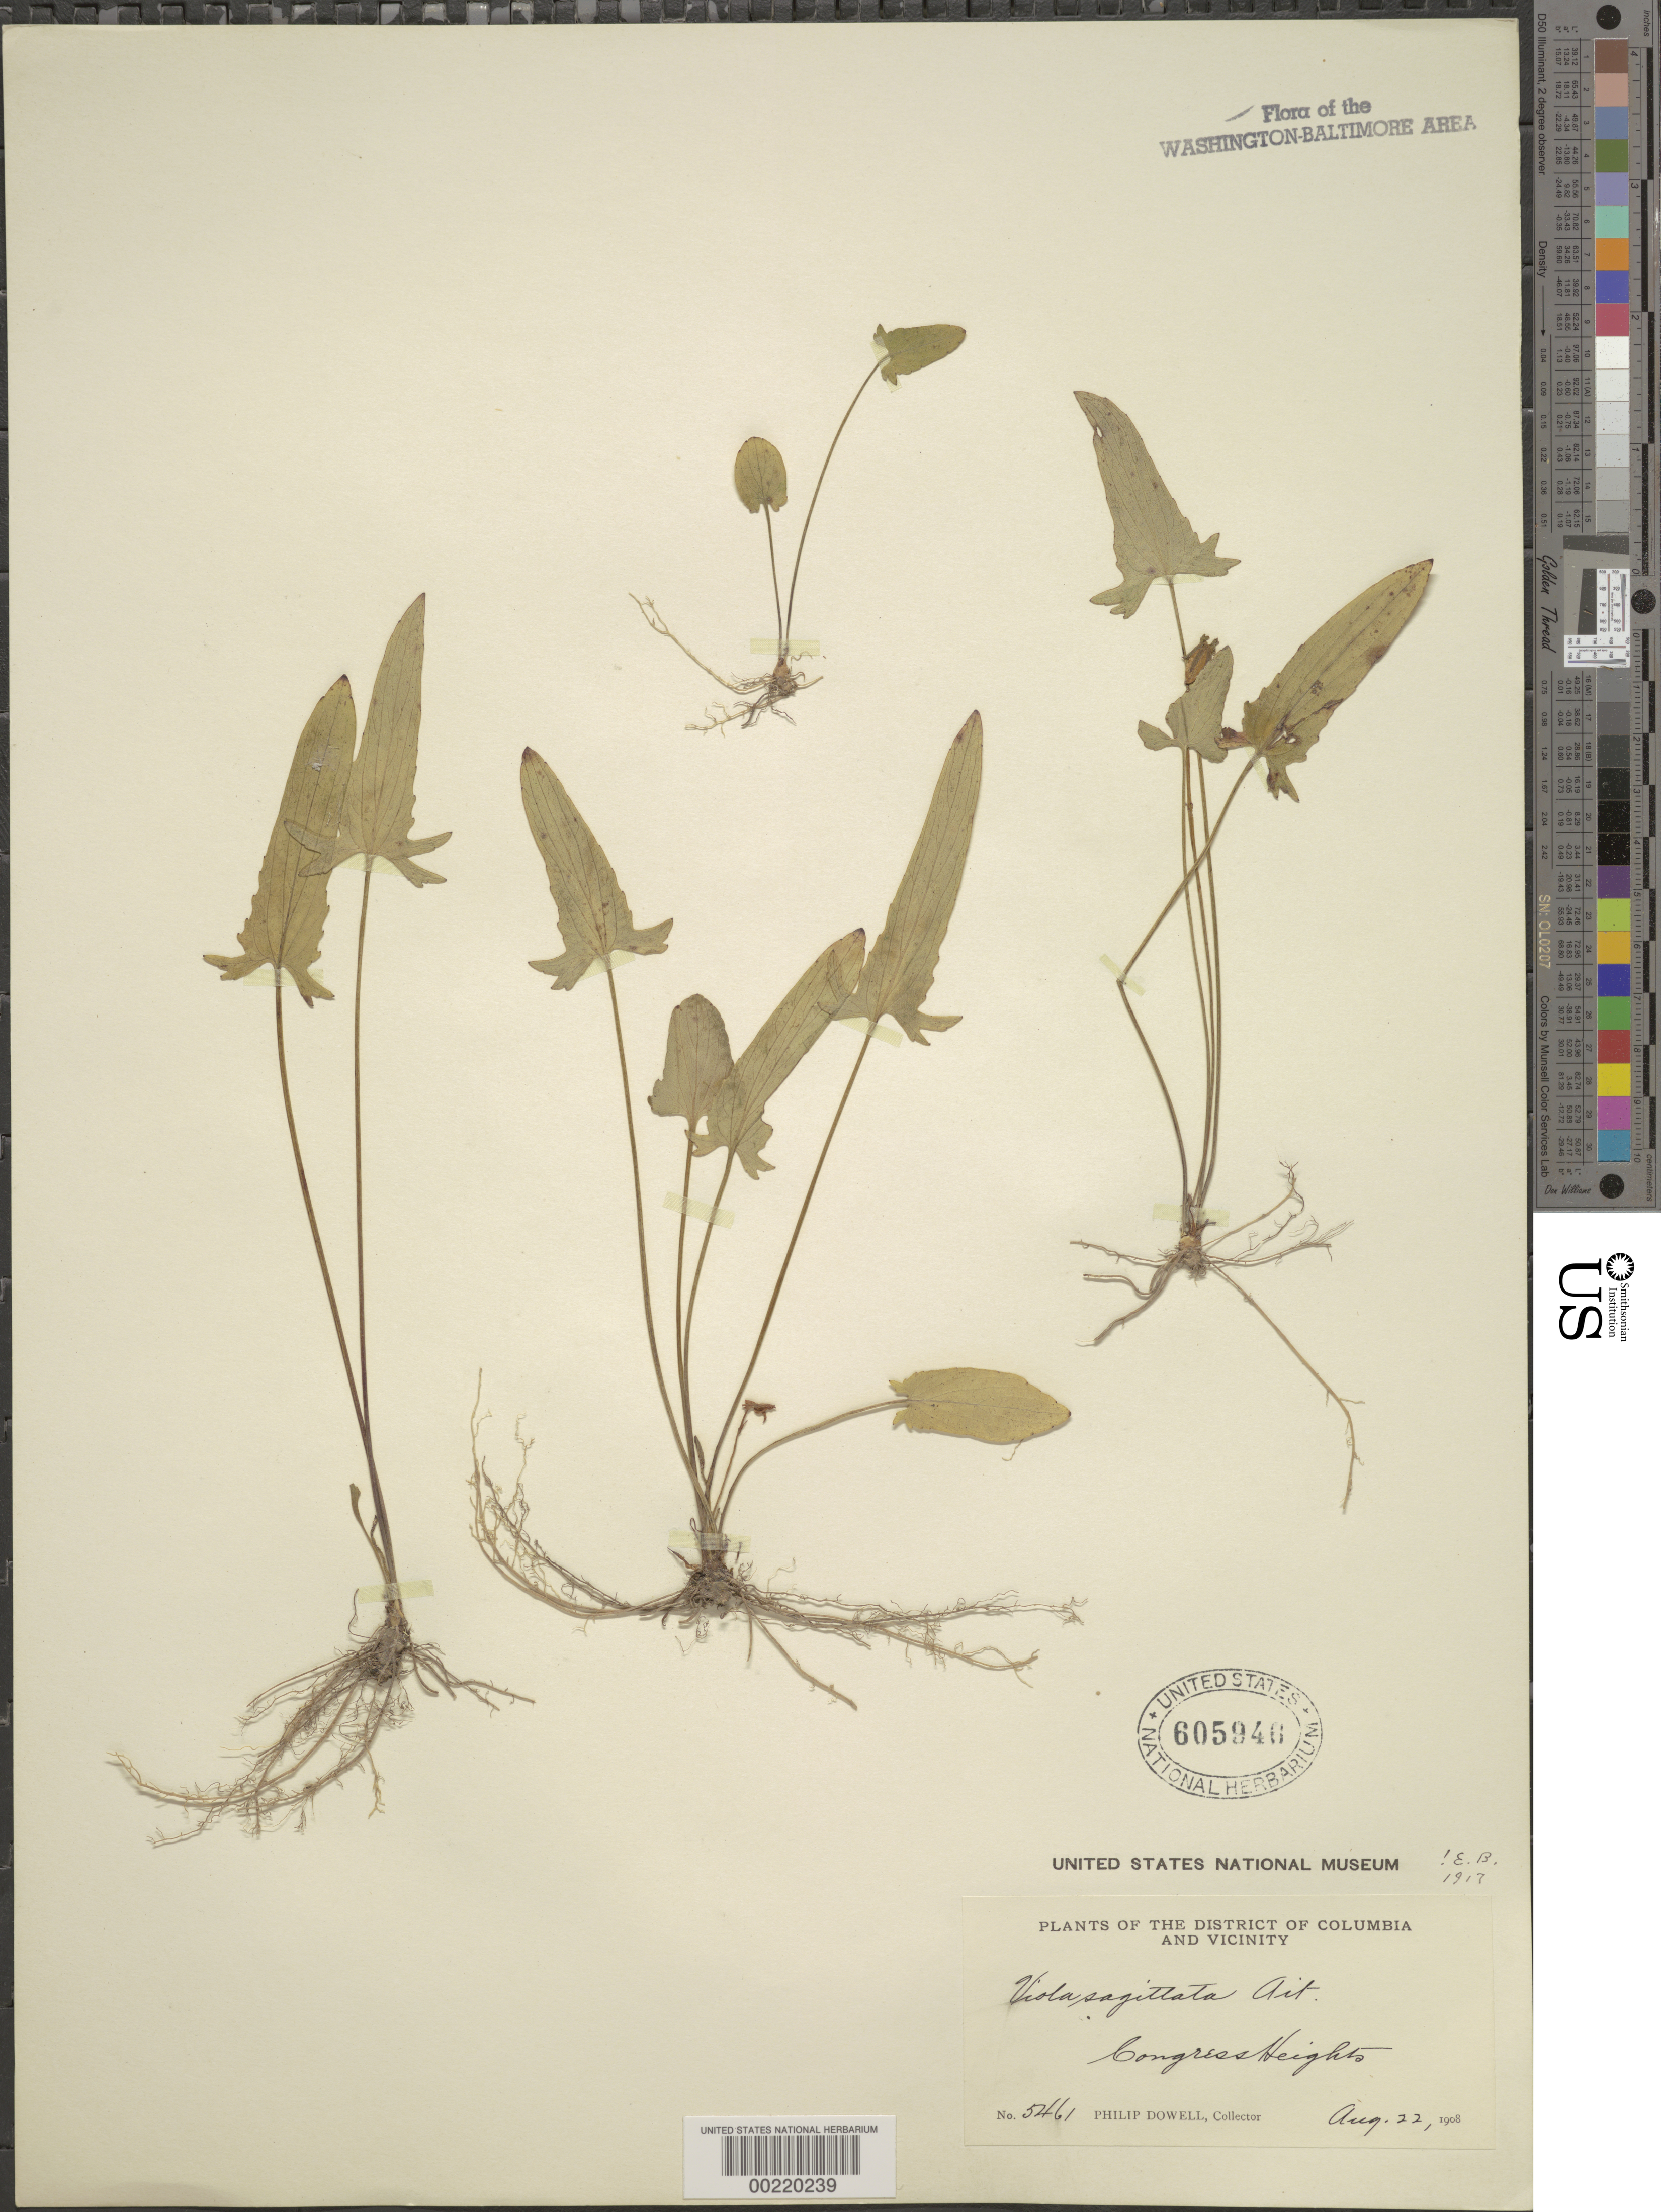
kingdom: Plantae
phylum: Tracheophyta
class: Magnoliopsida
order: Malpighiales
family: Violaceae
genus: Viola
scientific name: Viola sagittata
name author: Aiton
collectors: P. Dowell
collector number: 5461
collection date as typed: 22 Aug 1908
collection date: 1908-08-22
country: United States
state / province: District of Columbia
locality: Congress Heights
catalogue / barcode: US 605946